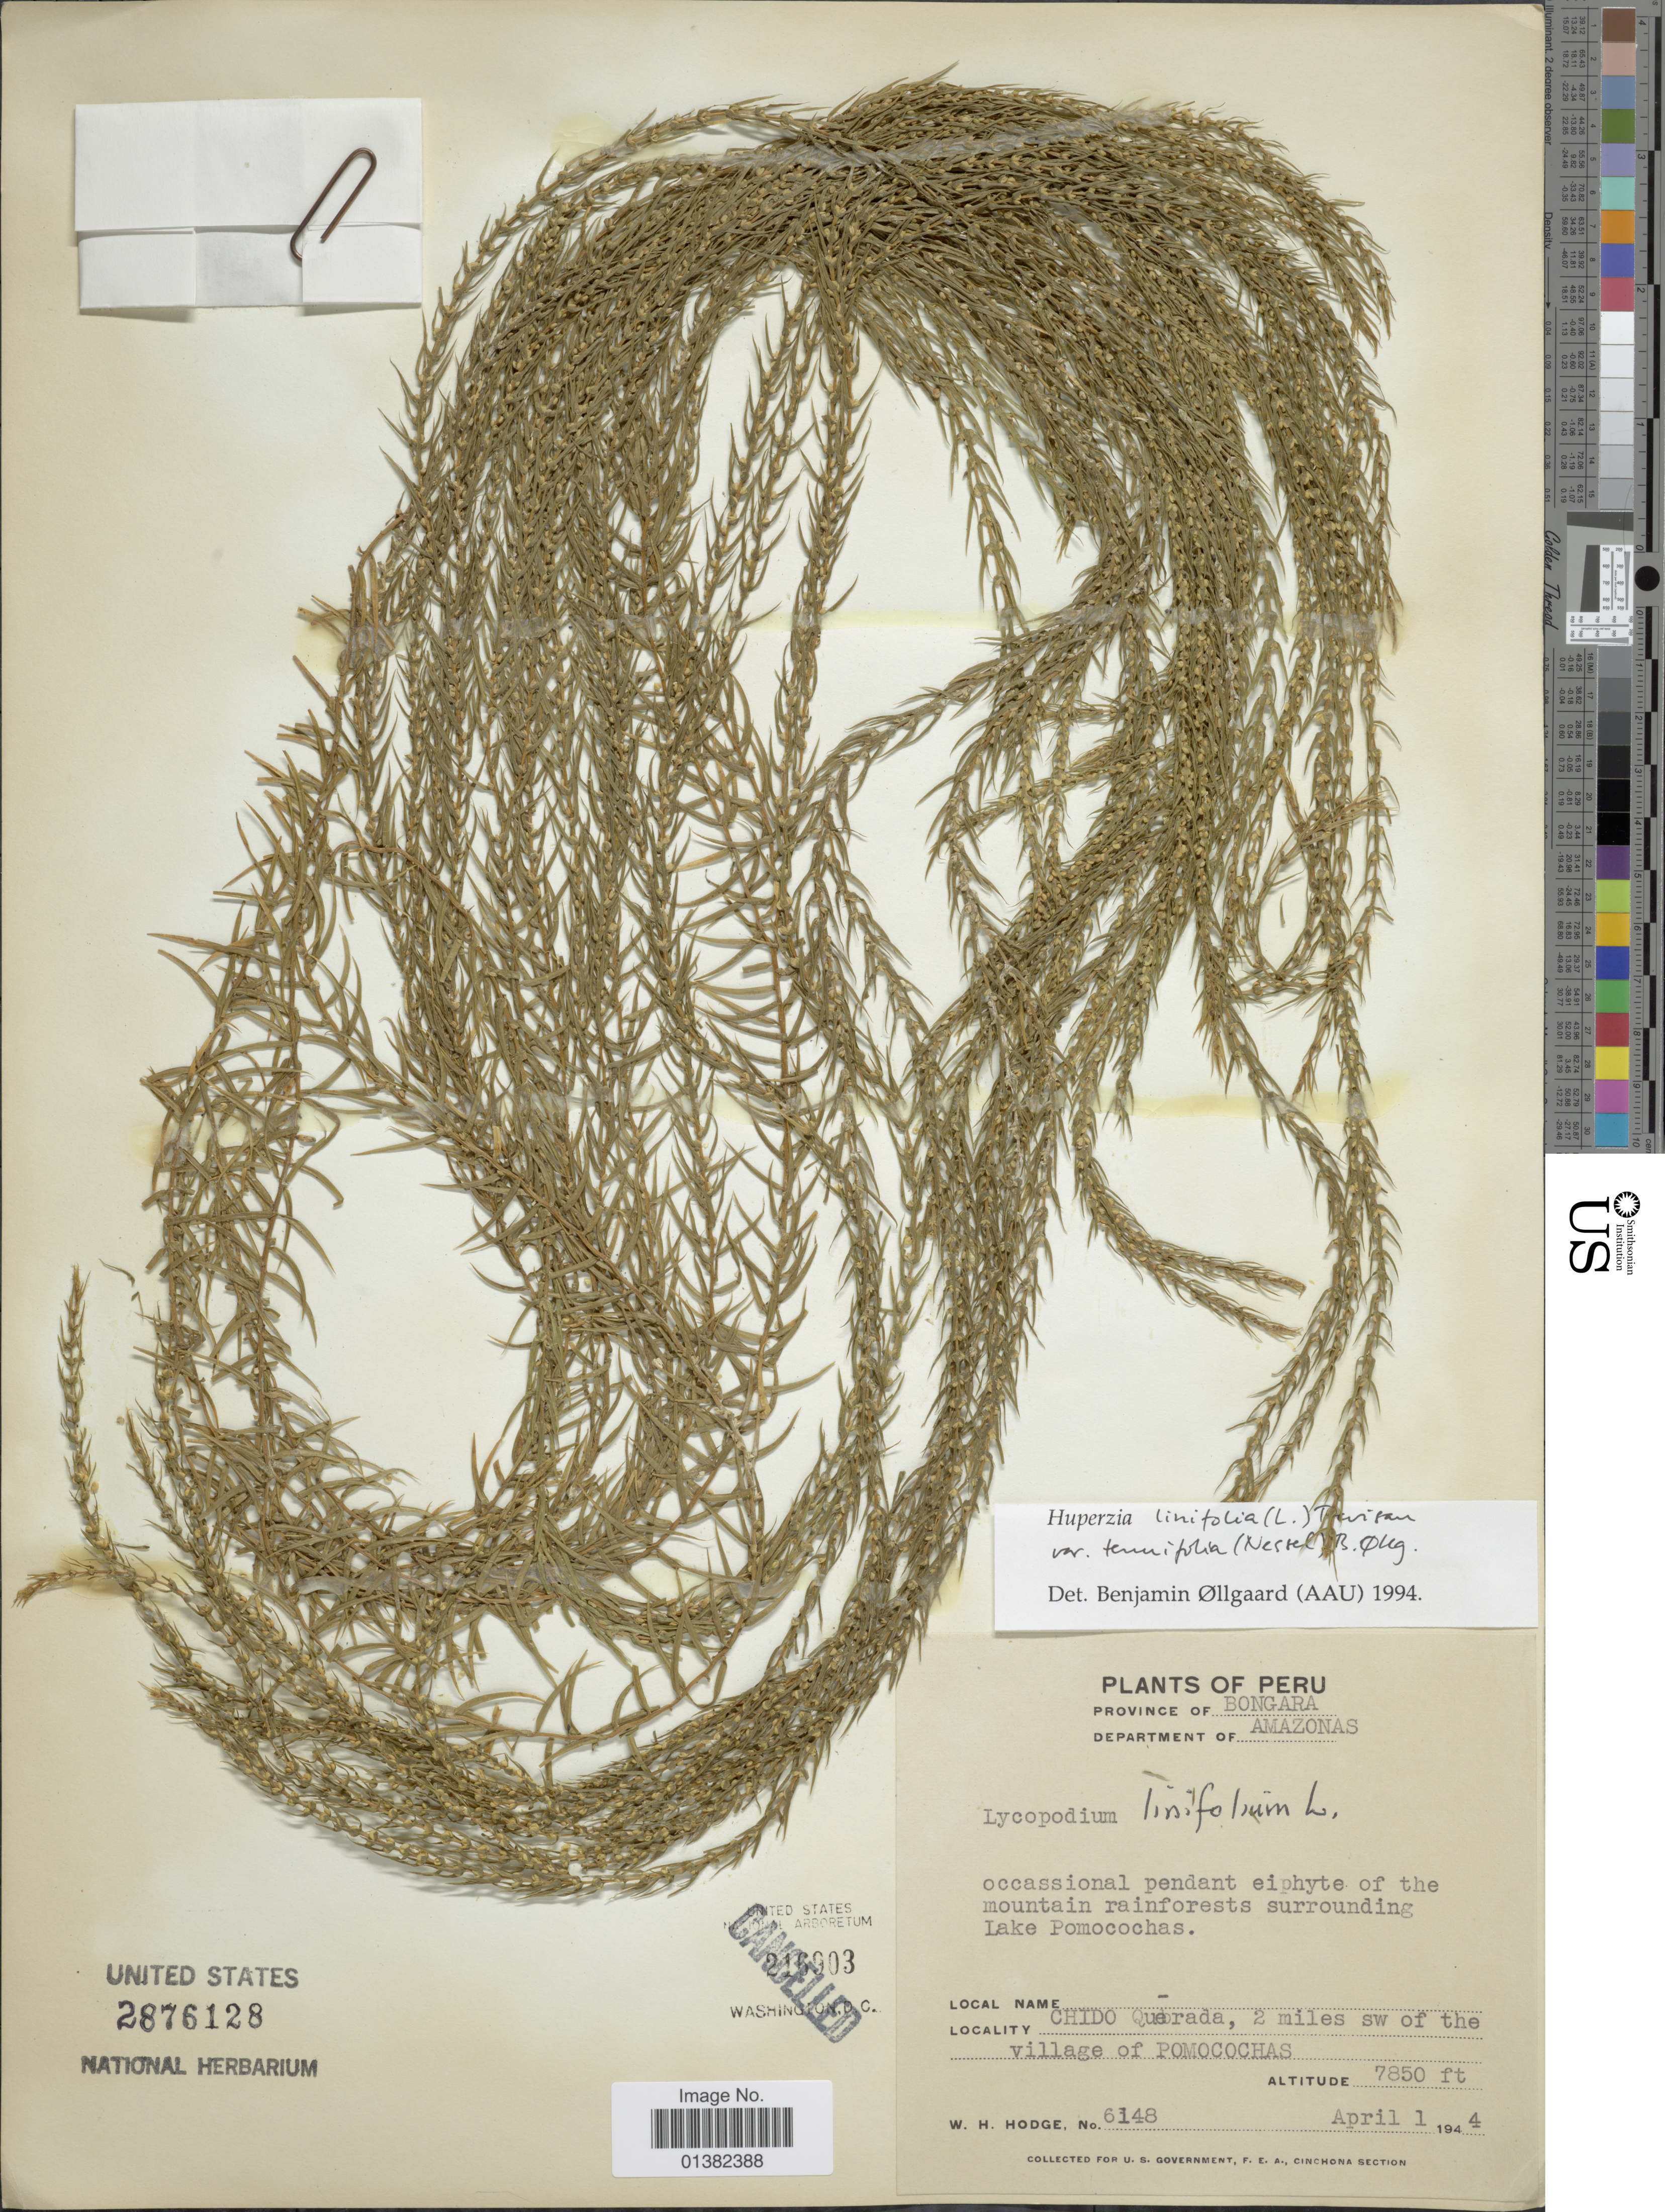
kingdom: Plantae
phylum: Tracheophyta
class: Lycopodiopsida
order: Lycopodiales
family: Lycopodiaceae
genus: Phlegmariurus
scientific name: Phlegmariurus linifolius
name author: (L.) B. Øllg.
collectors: W. Hodge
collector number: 6148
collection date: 1944-04-01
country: Peru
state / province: Amazonas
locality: Province of Bongara, Chido Quebrada, 2 miles sw of the village of Pomocochas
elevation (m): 2393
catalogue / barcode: US 2876128